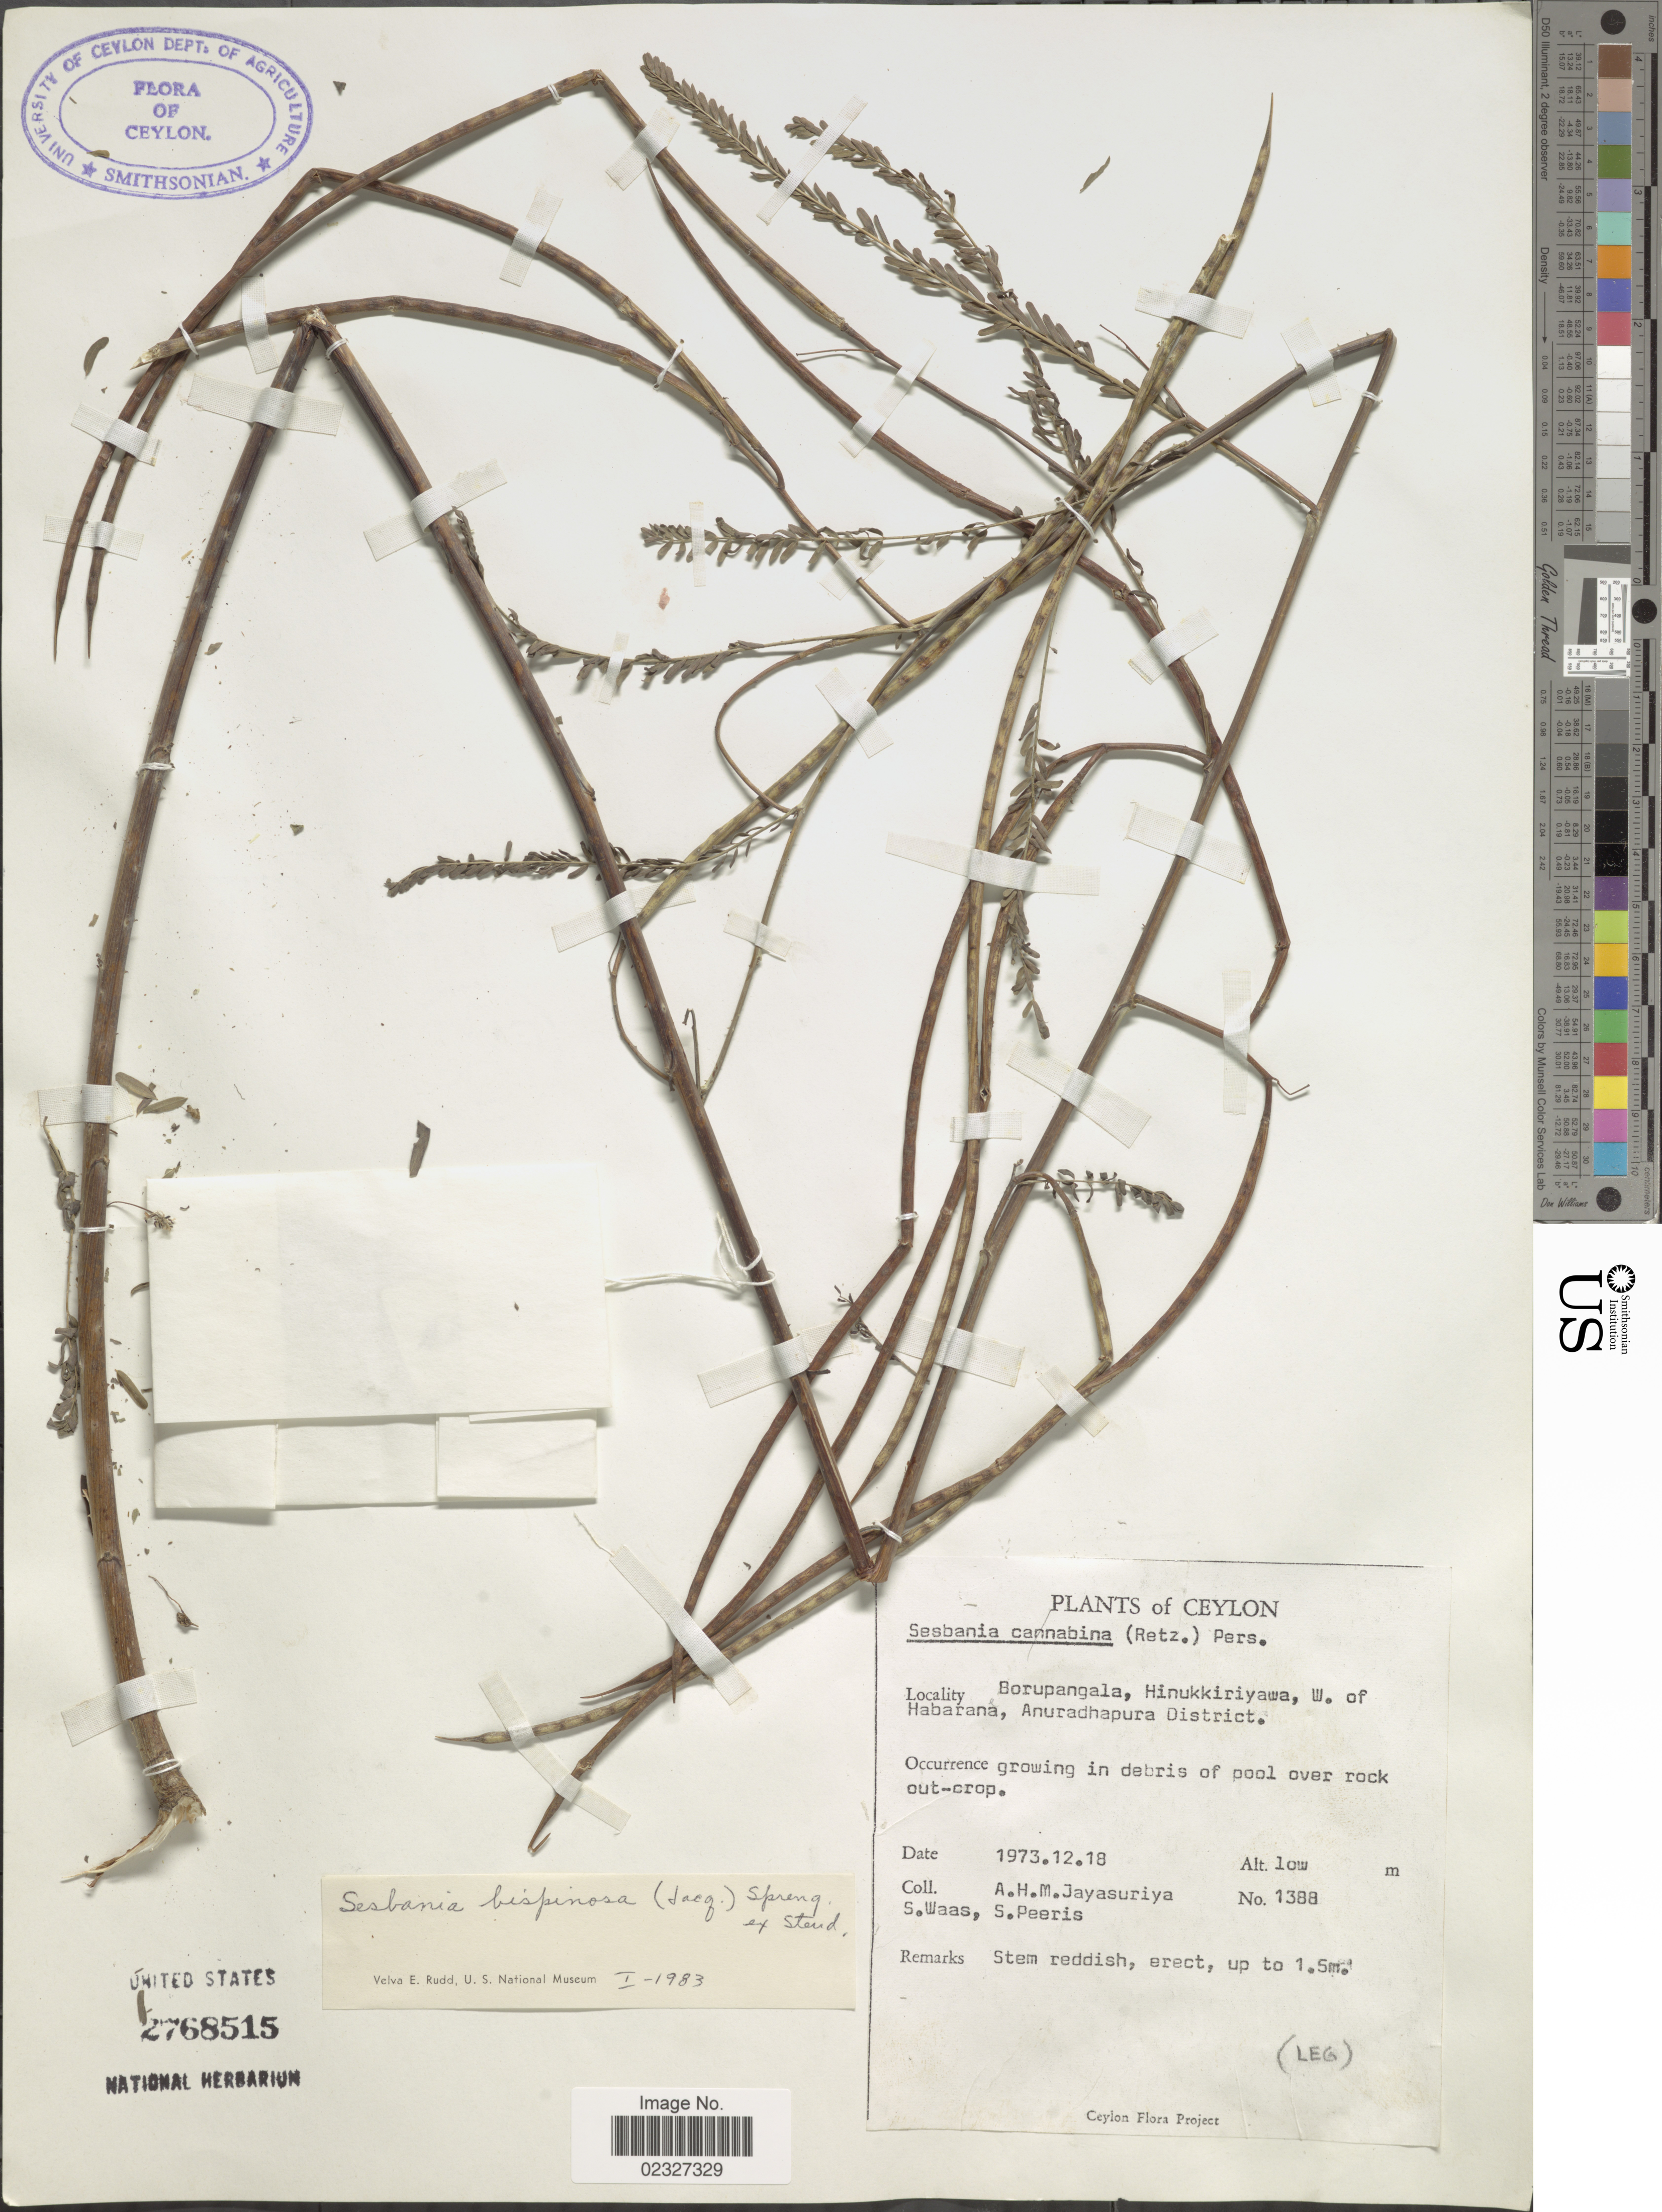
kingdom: Plantae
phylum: Tracheophyta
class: Magnoliopsida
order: Fabales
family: Fabaceae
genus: Sesbania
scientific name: Sesbania bispinosa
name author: (Jacq.) Steud.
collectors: A. Jayasuriya, S. Waas & S. Peeris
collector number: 1388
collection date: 1973-12-18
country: Sri Lanka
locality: Ceylon, Borupangala, Hinukkiriyawa, W. of Habarana, Anuradhapura District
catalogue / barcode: US 2768515